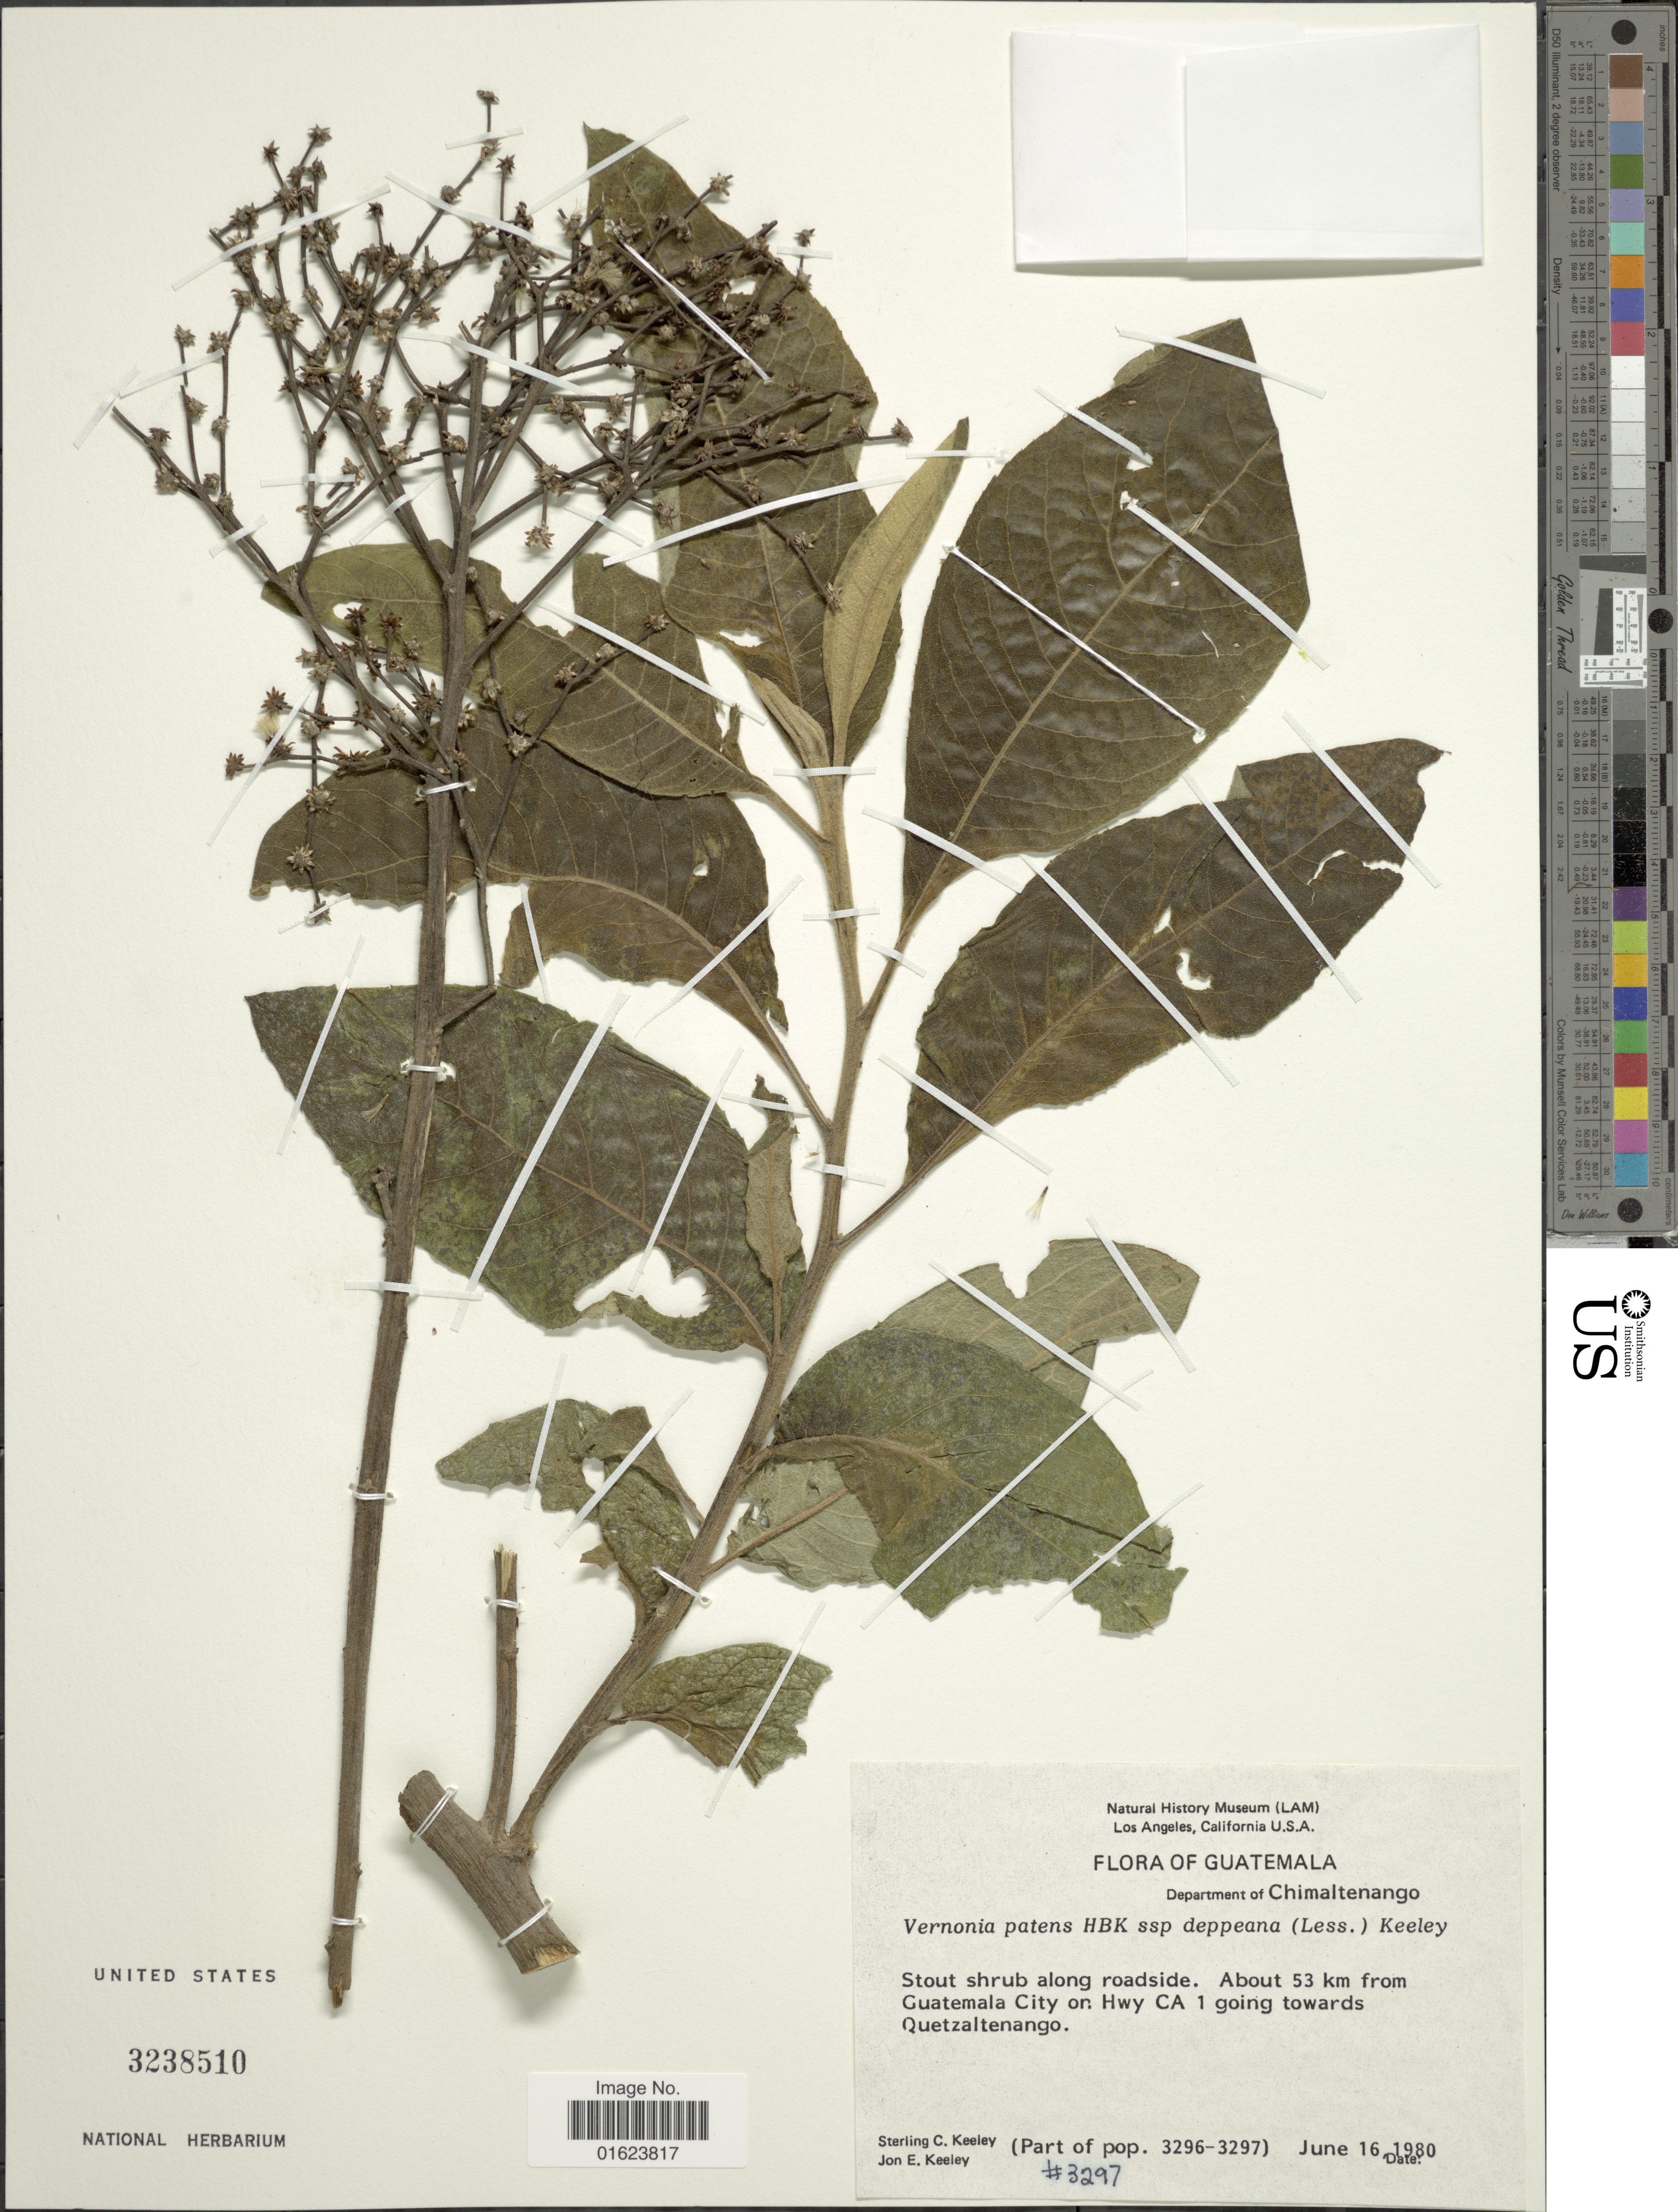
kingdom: Plantae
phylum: Tracheophyta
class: Magnoliopsida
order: Asterales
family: Asteraceae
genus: Vernonanthura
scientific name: Vernonanthura patens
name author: (Kunth) H. Rob.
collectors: S. C. Keeley & J. E. Keeley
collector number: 3297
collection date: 1980-06-16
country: Guatemala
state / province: Chimaltenango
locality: Department of Chimaltenango, About 53 km from Guatemala City on Hwy CA 1 going towards Quetzaltenango.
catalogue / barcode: US 3238510